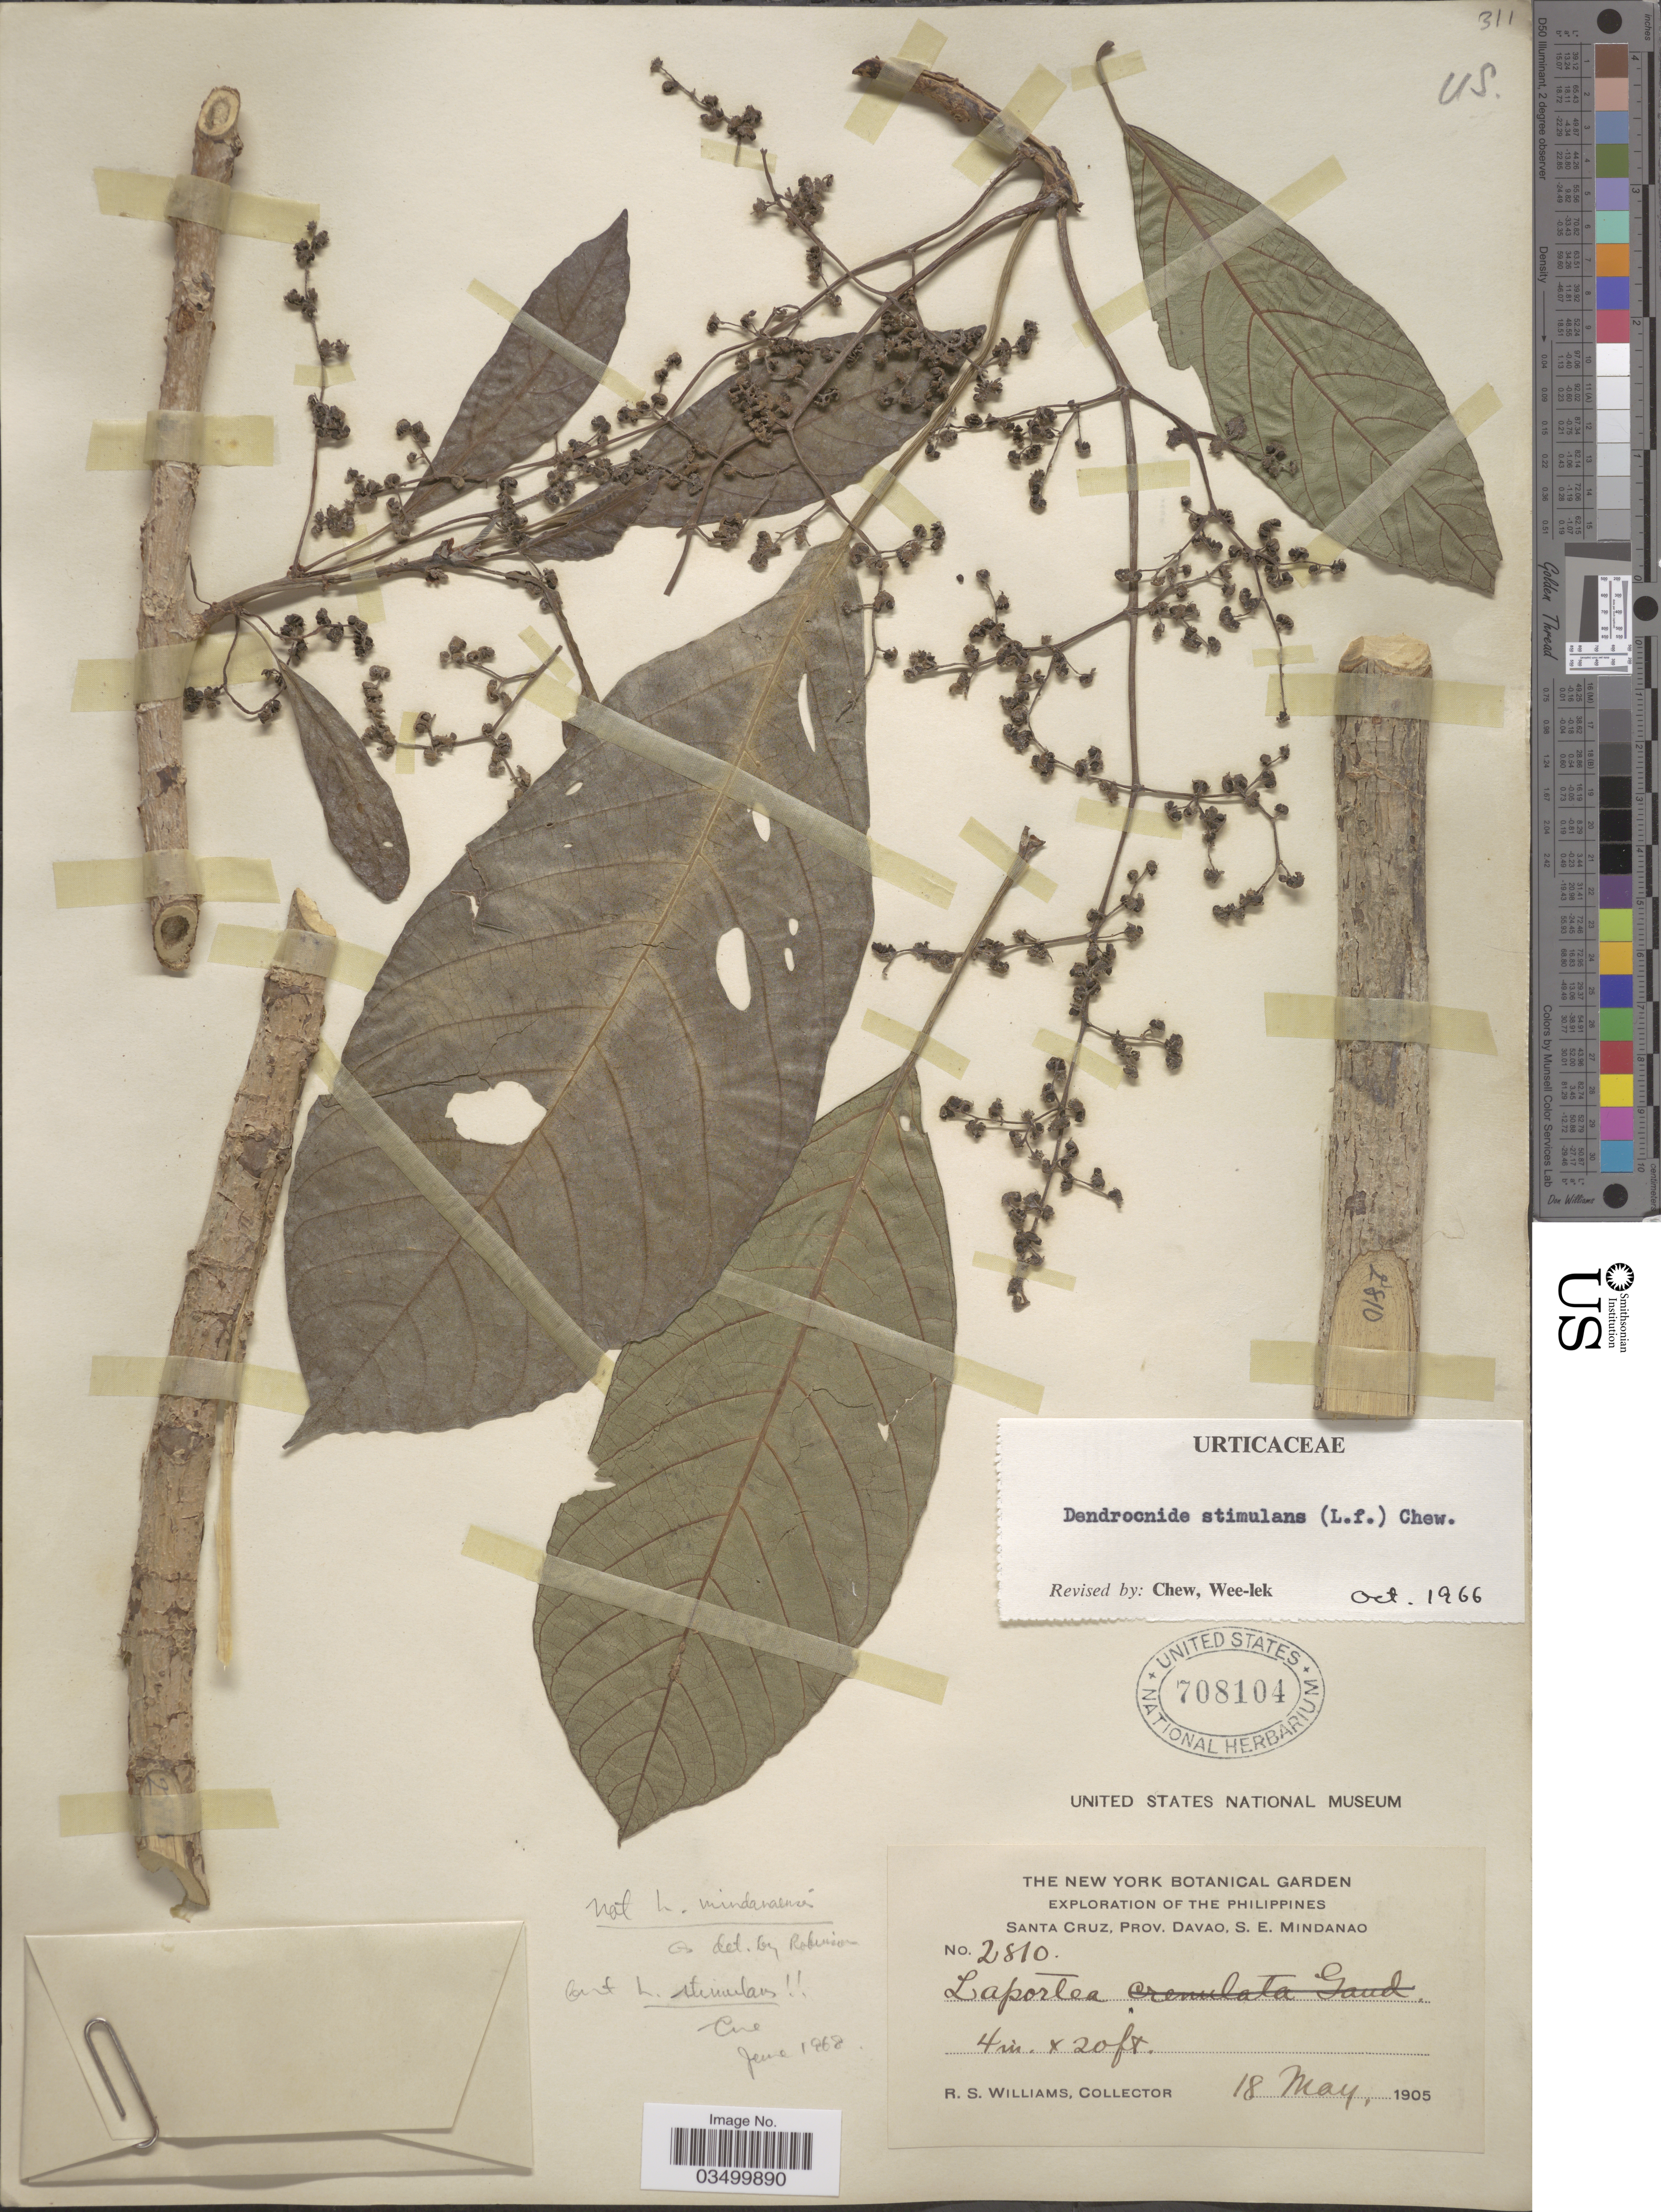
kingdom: Plantae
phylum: Tracheophyta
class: Magnoliopsida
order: Rosales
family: Urticaceae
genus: Dendrocnide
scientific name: Dendrocnide stimulans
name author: (L. f.) Chew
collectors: R. S. Williams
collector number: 2810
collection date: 1905-05-18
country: Philippines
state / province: Davao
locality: The Philippines. Santa Cruz, S. E. Mindanao.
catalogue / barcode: US 708104